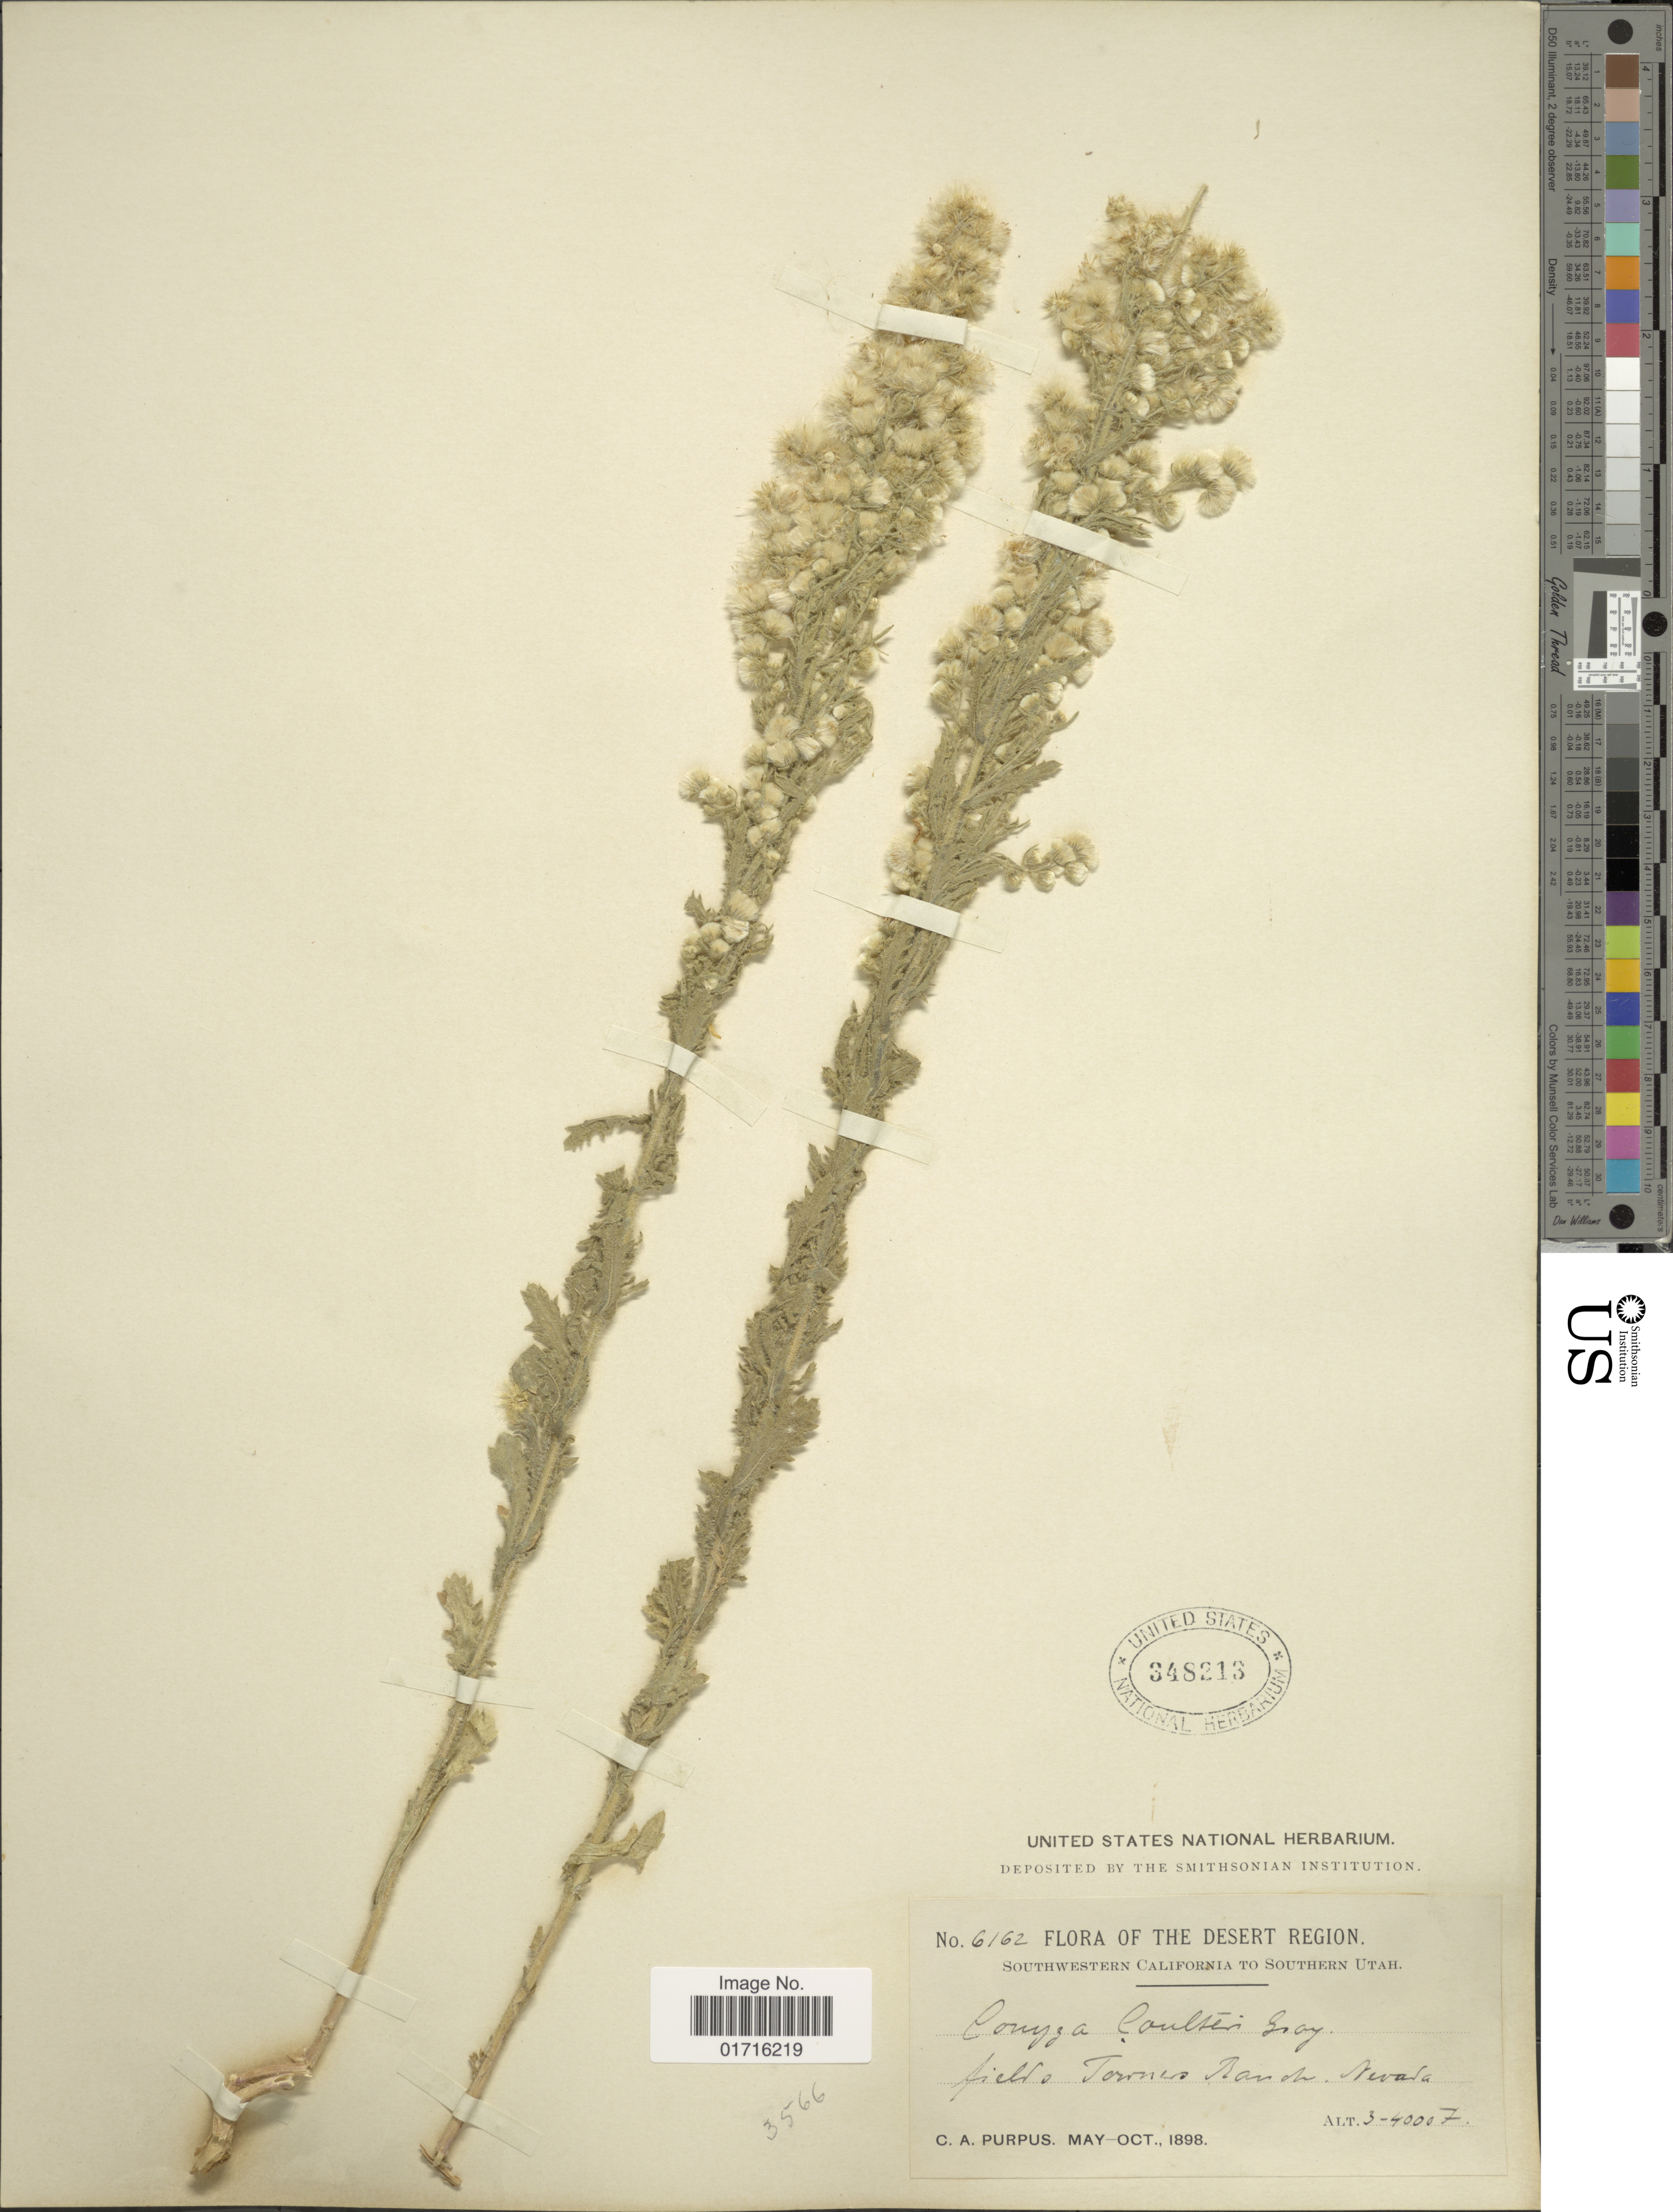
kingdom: Plantae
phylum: Tracheophyta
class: Magnoliopsida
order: Asterales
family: Asteraceae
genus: Conyza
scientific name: Conyza coulteri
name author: A. Gray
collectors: C. A. Purpus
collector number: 6162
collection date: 1898-05/1898-10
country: United States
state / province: Nevada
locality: The Desert Region, field to Tornes Bande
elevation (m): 914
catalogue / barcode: US 348213